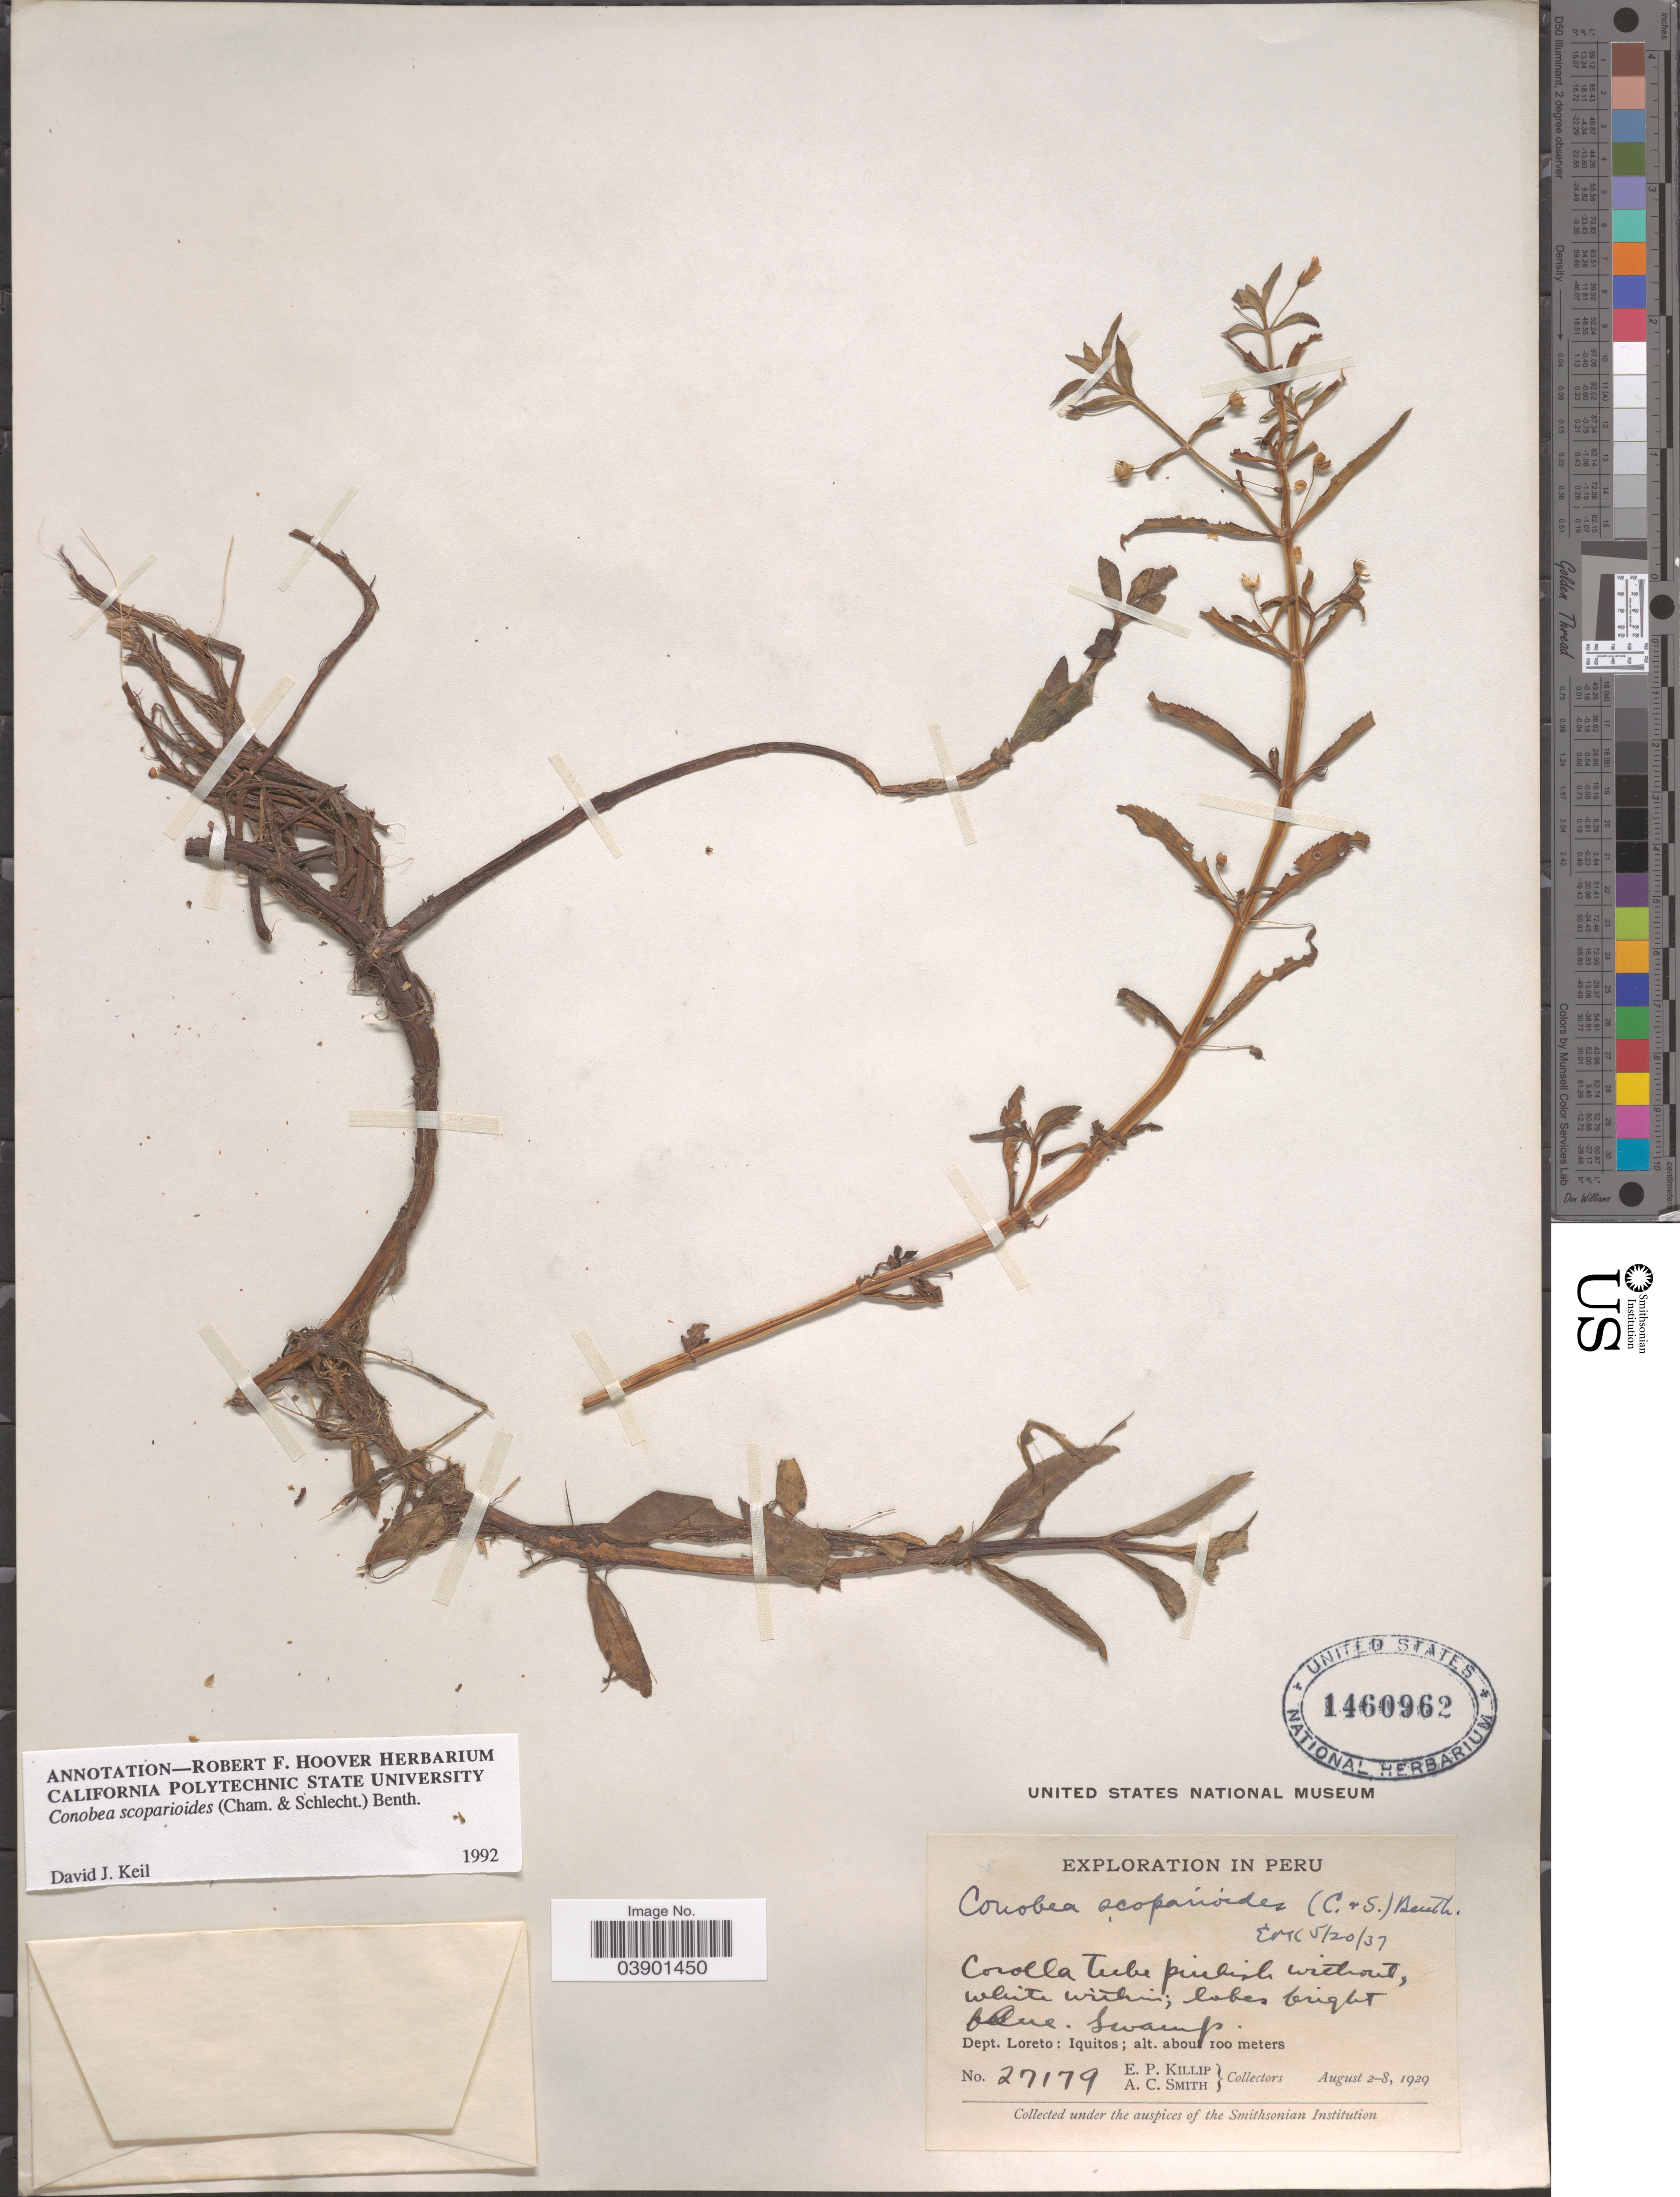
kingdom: Plantae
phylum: Tracheophyta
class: Magnoliopsida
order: Lamiales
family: Plantaginaceae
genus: Conobea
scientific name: Conobea scoparioides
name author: (Cham. & Schltdl.) Benth.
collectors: E. P. Killip & A. C. Smith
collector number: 27179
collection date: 1929-08-02/1929-08-08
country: Peru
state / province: Loreto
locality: Dept. Loreto: Iquitos.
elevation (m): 100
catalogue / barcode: US 1460962